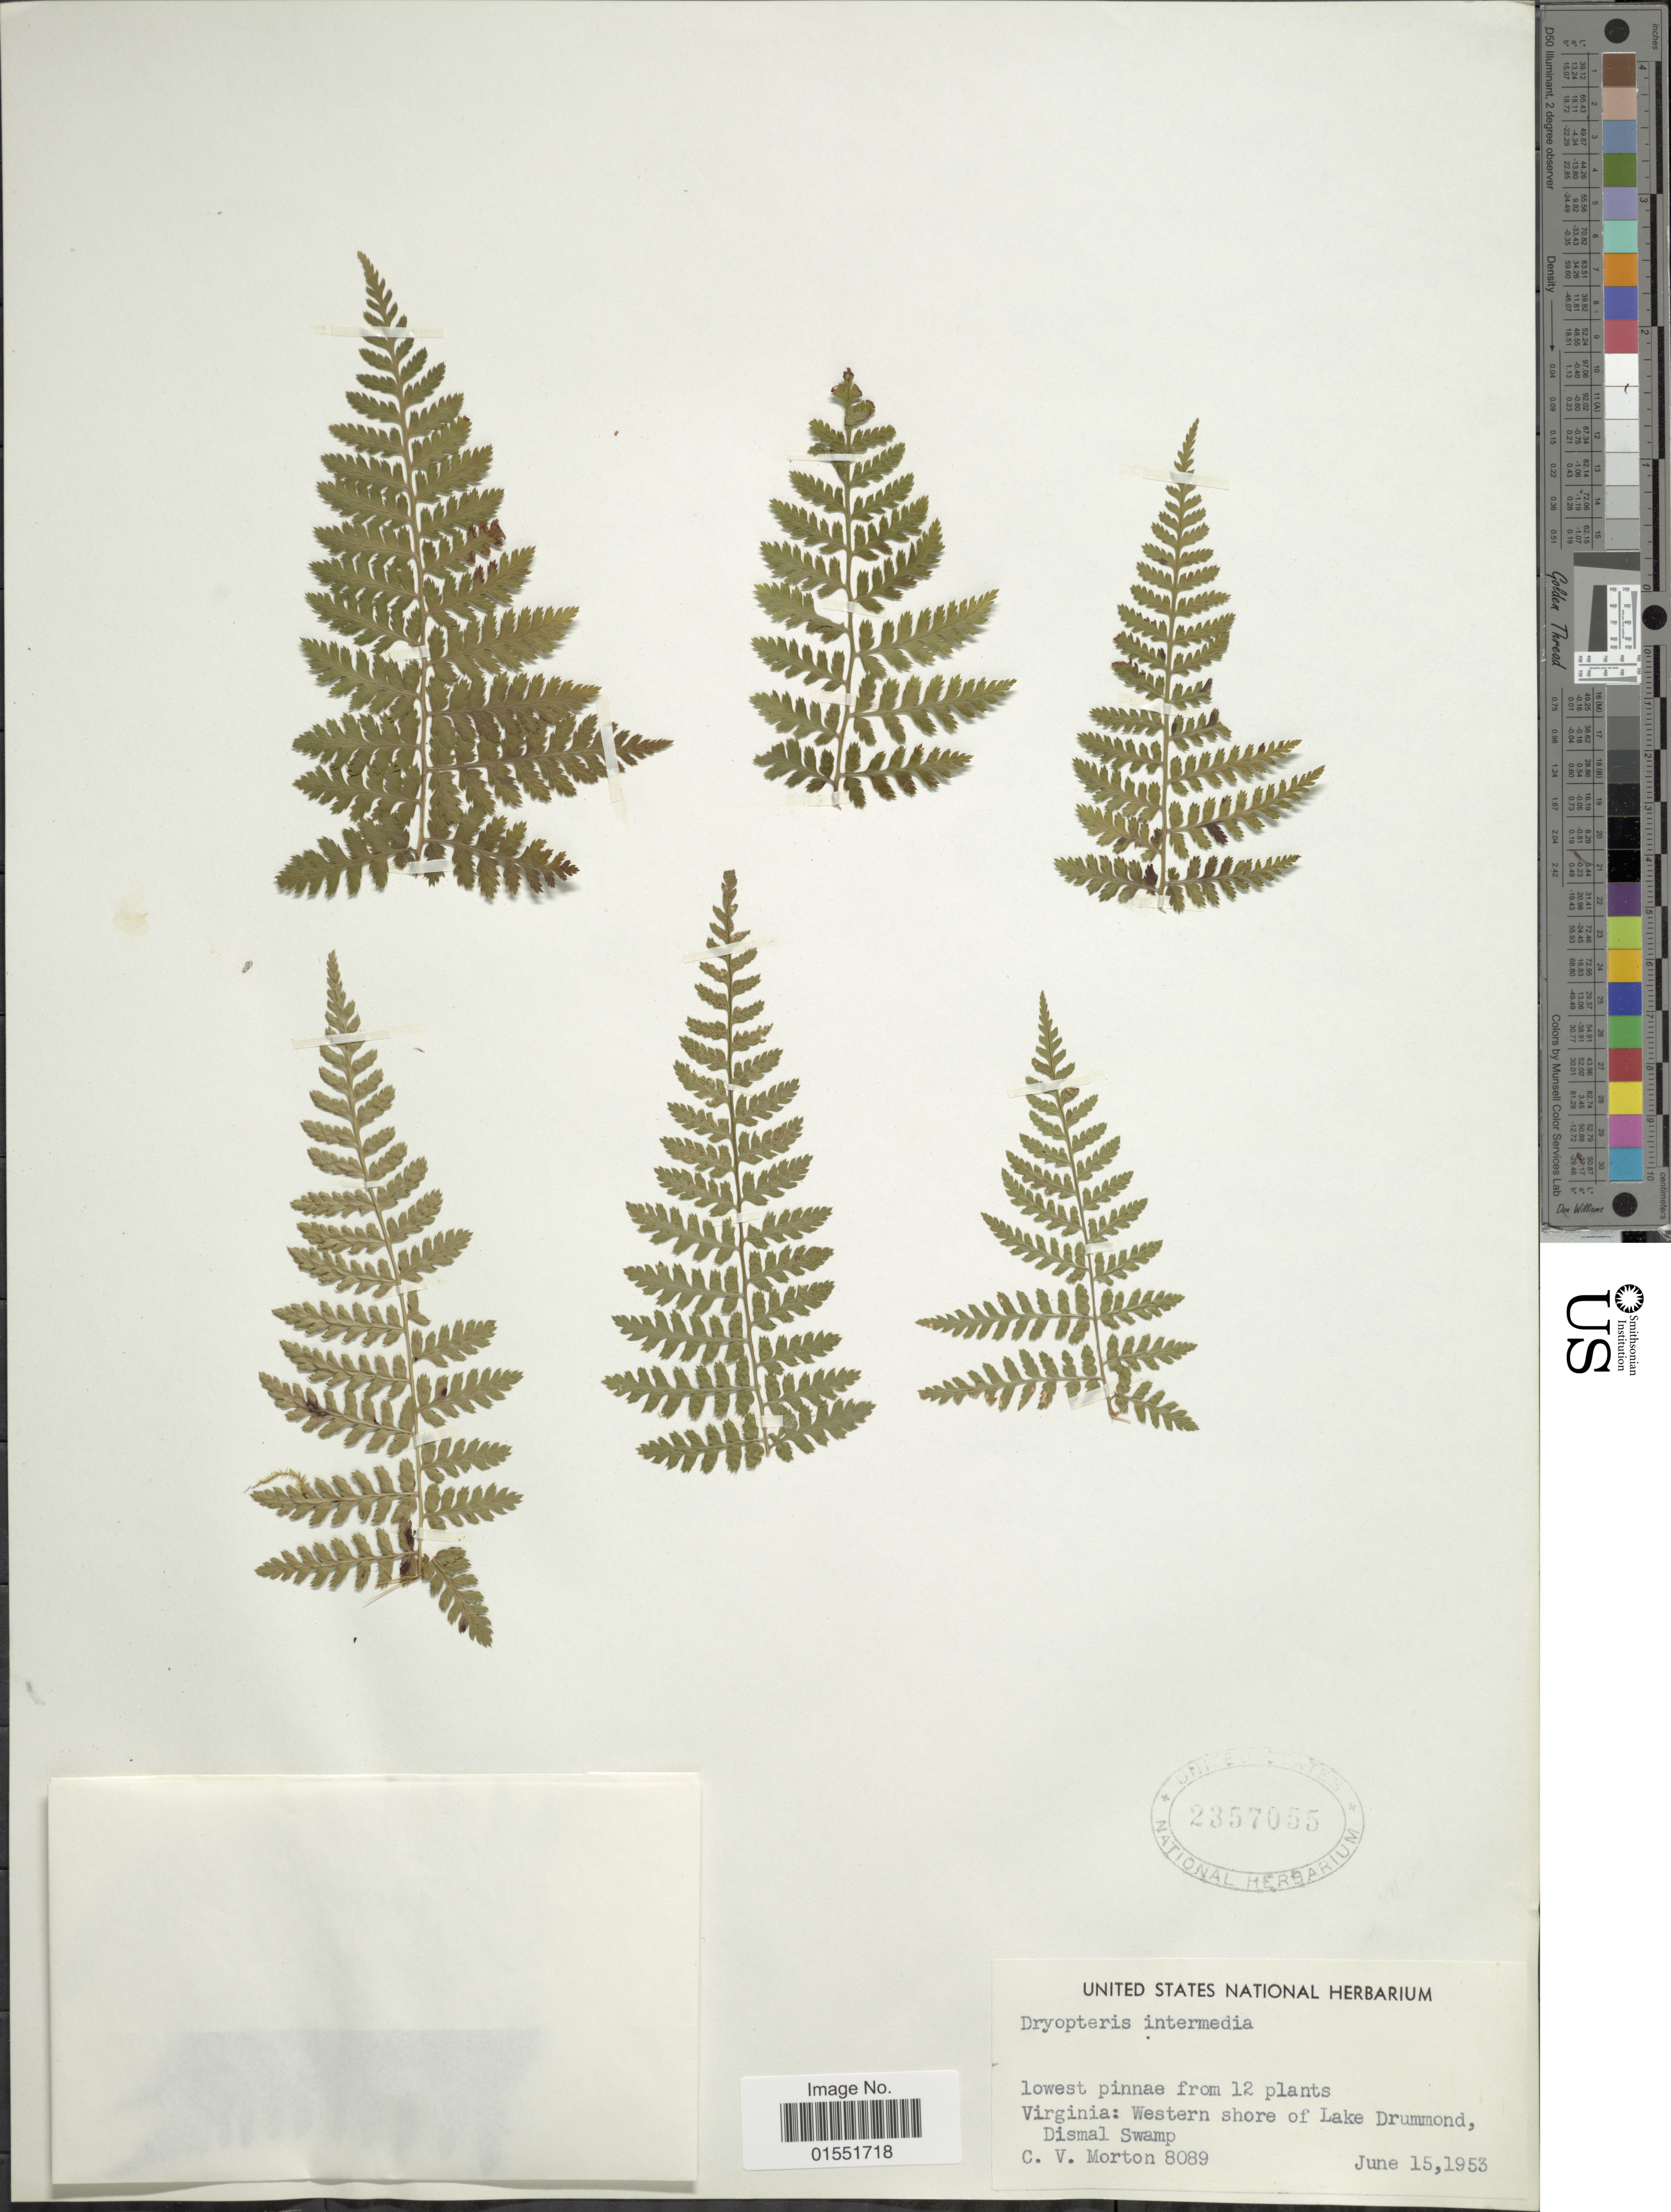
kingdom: Plantae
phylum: Tracheophyta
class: Polypodiopsida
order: Polypodiales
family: Dryopteridaceae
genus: Dryopteris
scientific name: Dryopteris intermedia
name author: (Muhl.) A. Gray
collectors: C. V. Morton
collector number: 8089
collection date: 1953-06-15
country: United States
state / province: Virginia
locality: Western shore of Lake Drummond, Dismal Swamp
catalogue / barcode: US 2357055